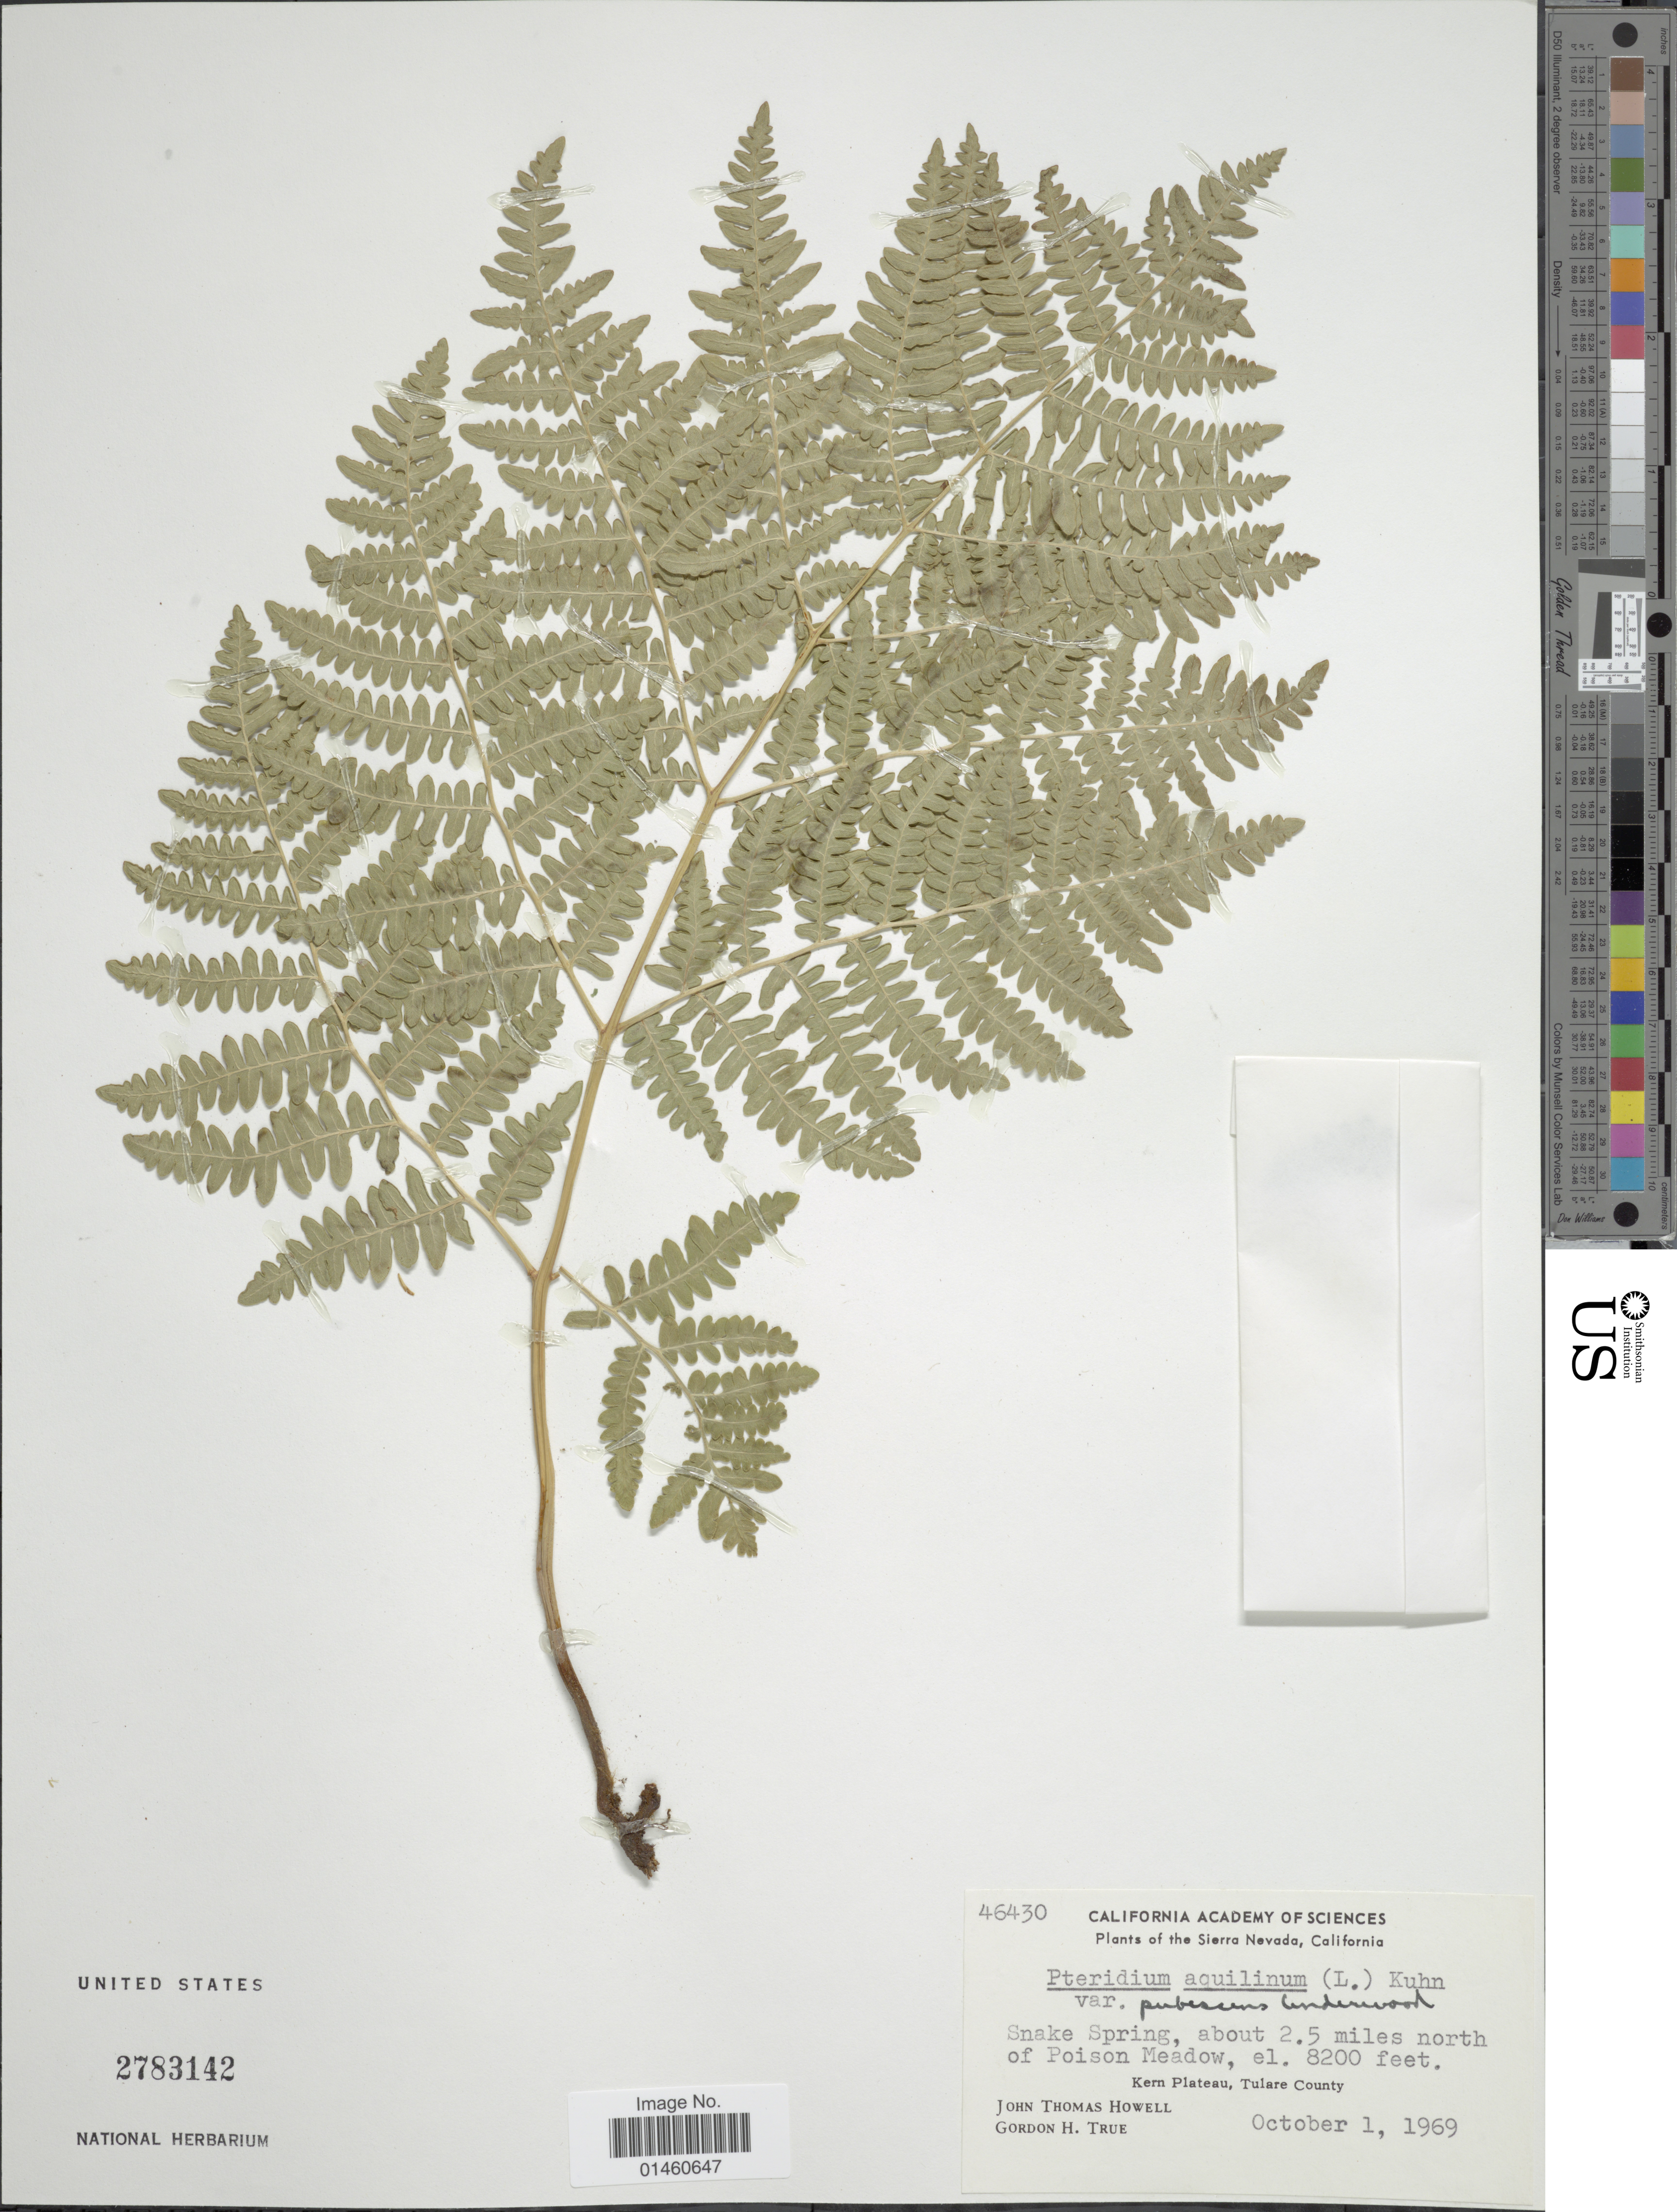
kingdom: Plantae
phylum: Tracheophyta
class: Polypodiopsida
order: Polypodiales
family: Dennstaedtiaceae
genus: Pteridium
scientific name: Pteridium pubescens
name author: (Underw.) Christenh.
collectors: J. T. Howell & G. H. True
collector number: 46430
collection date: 1969-10-01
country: United States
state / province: California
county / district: Tulare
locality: Sierra Nevada, Snake Spring, about 2.5 miles north of Poison Meadow. Kern Plateau, Tulare County.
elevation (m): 2499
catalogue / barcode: US 2783142